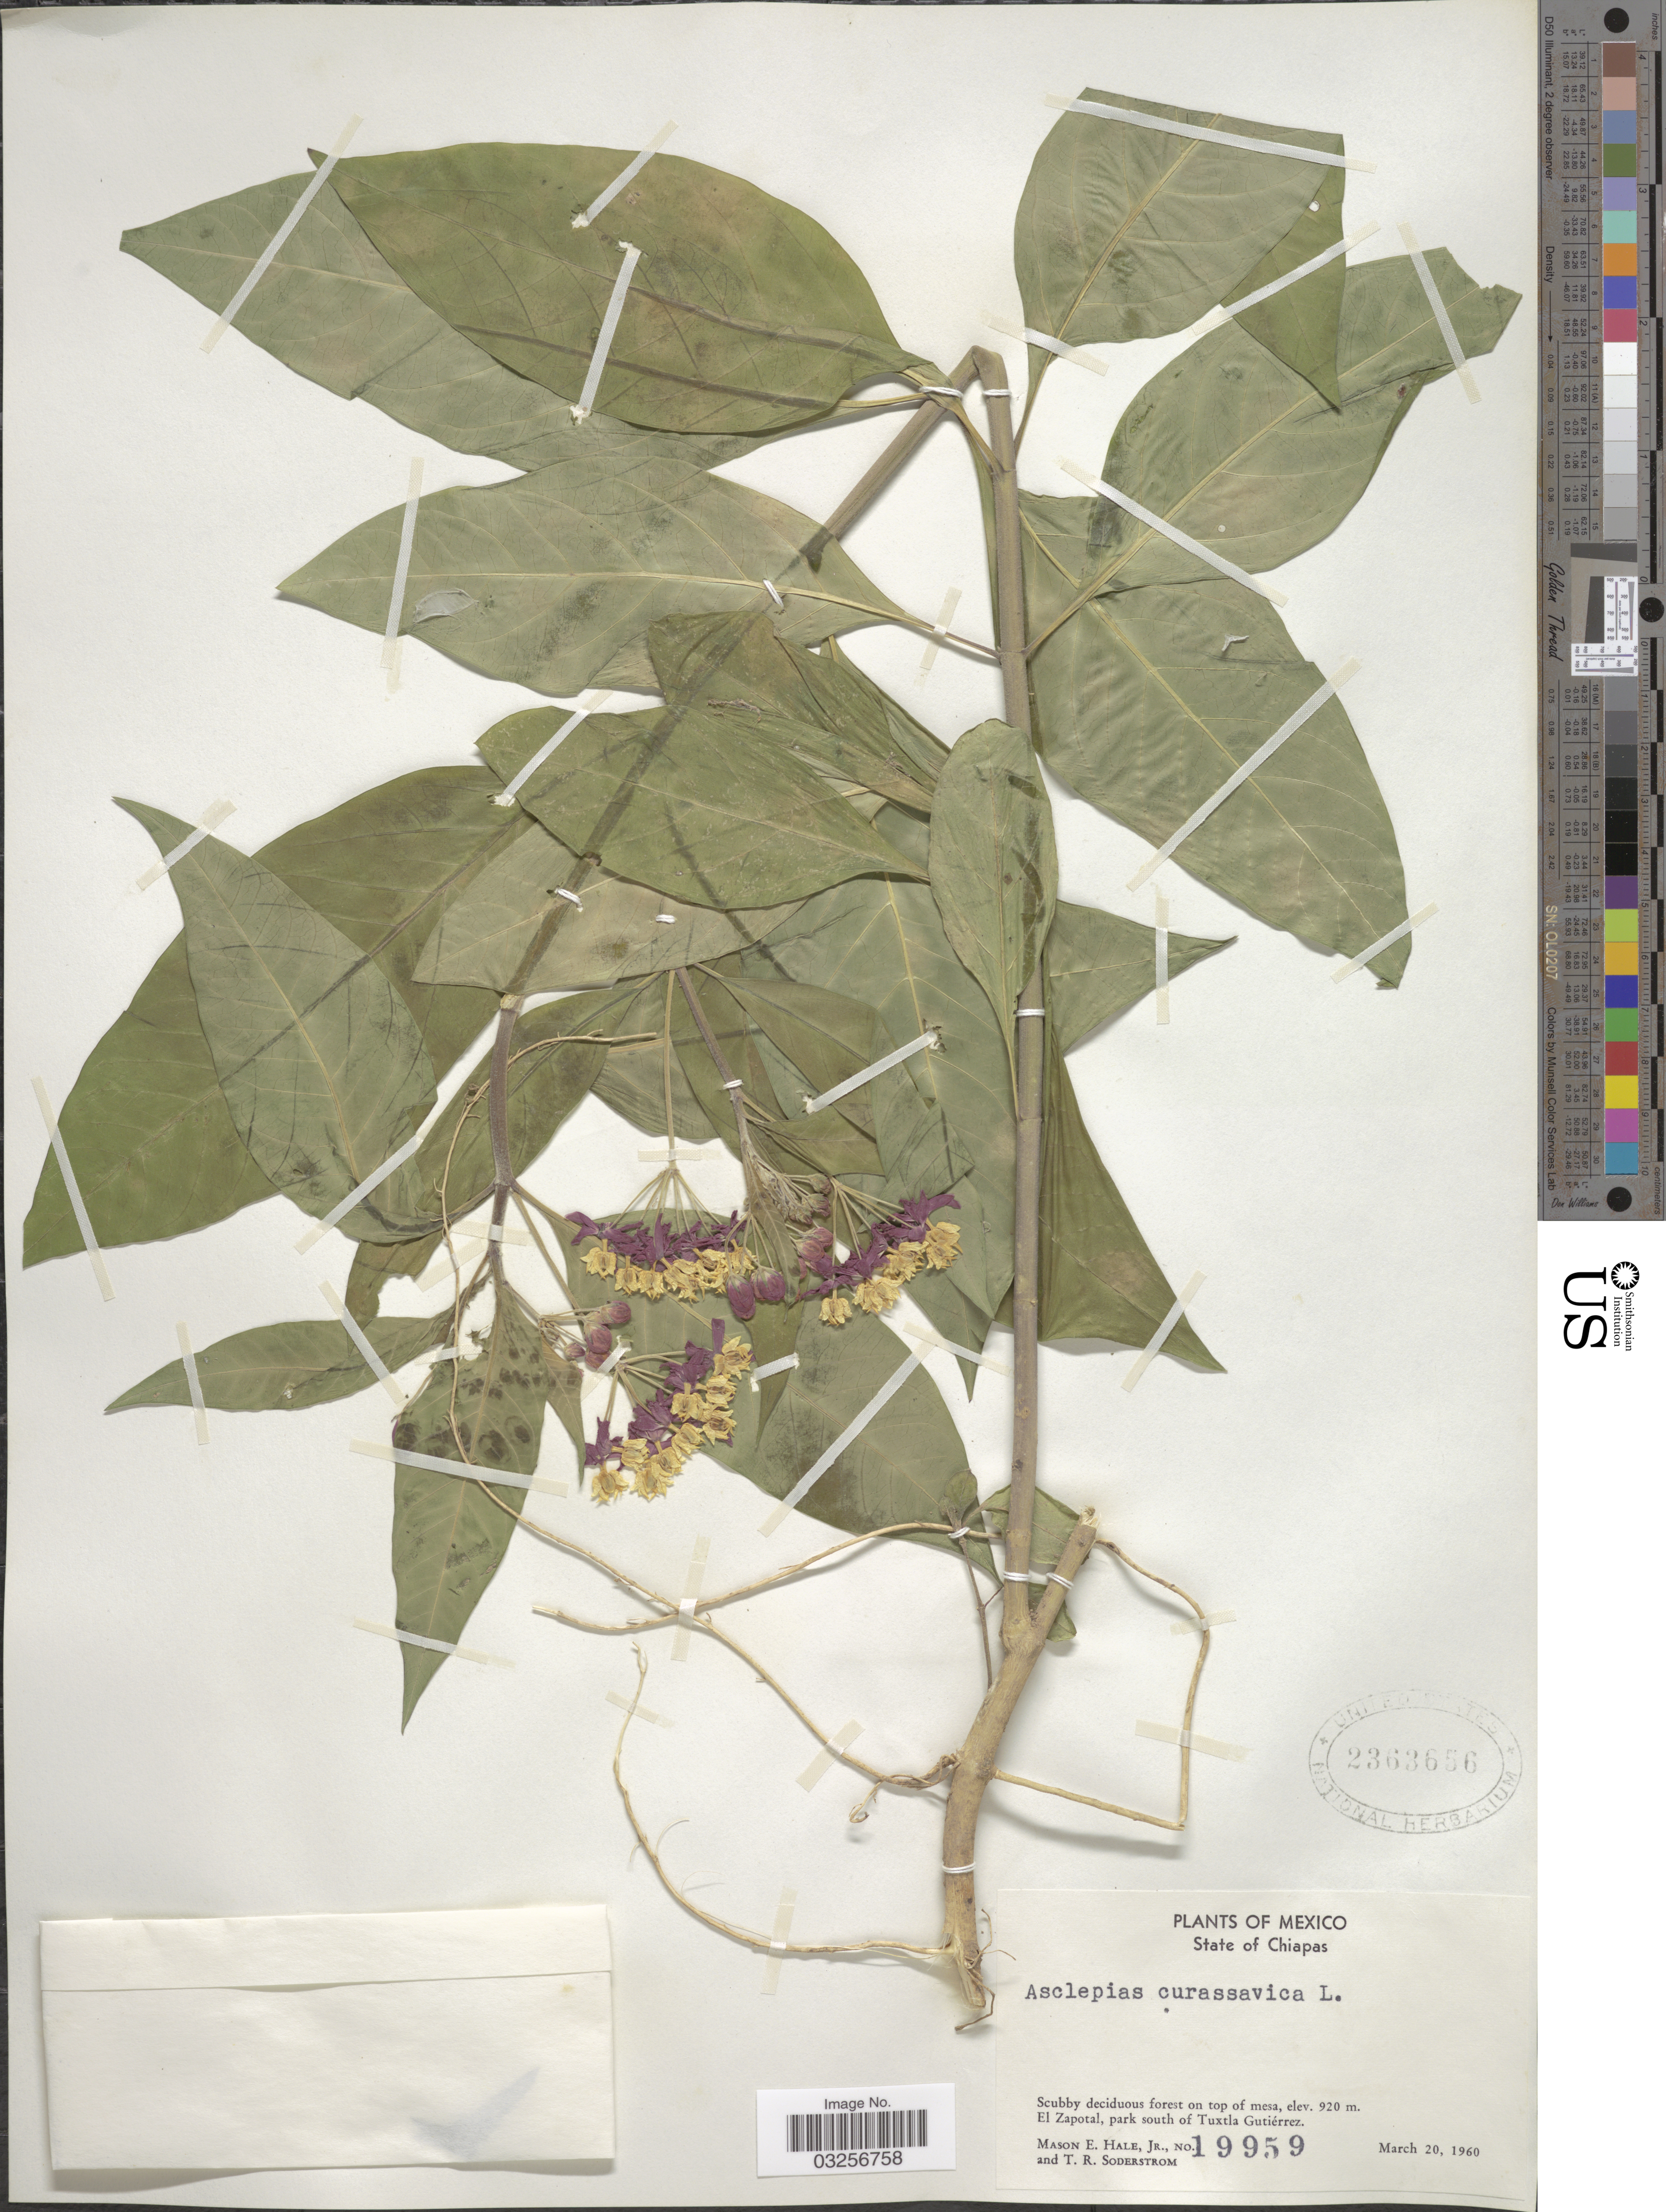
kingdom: Plantae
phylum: Tracheophyta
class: Magnoliopsida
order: Gentianales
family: Apocynaceae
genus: Asclepias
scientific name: Asclepias curassavica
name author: L.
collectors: M. Hale & T. R. Soderstrom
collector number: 19959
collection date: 1960-03-20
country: Mexico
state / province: Chiapas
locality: El Zapotal, park south of Tuxtla Gutiérrez.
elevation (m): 920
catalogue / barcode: US 2363656